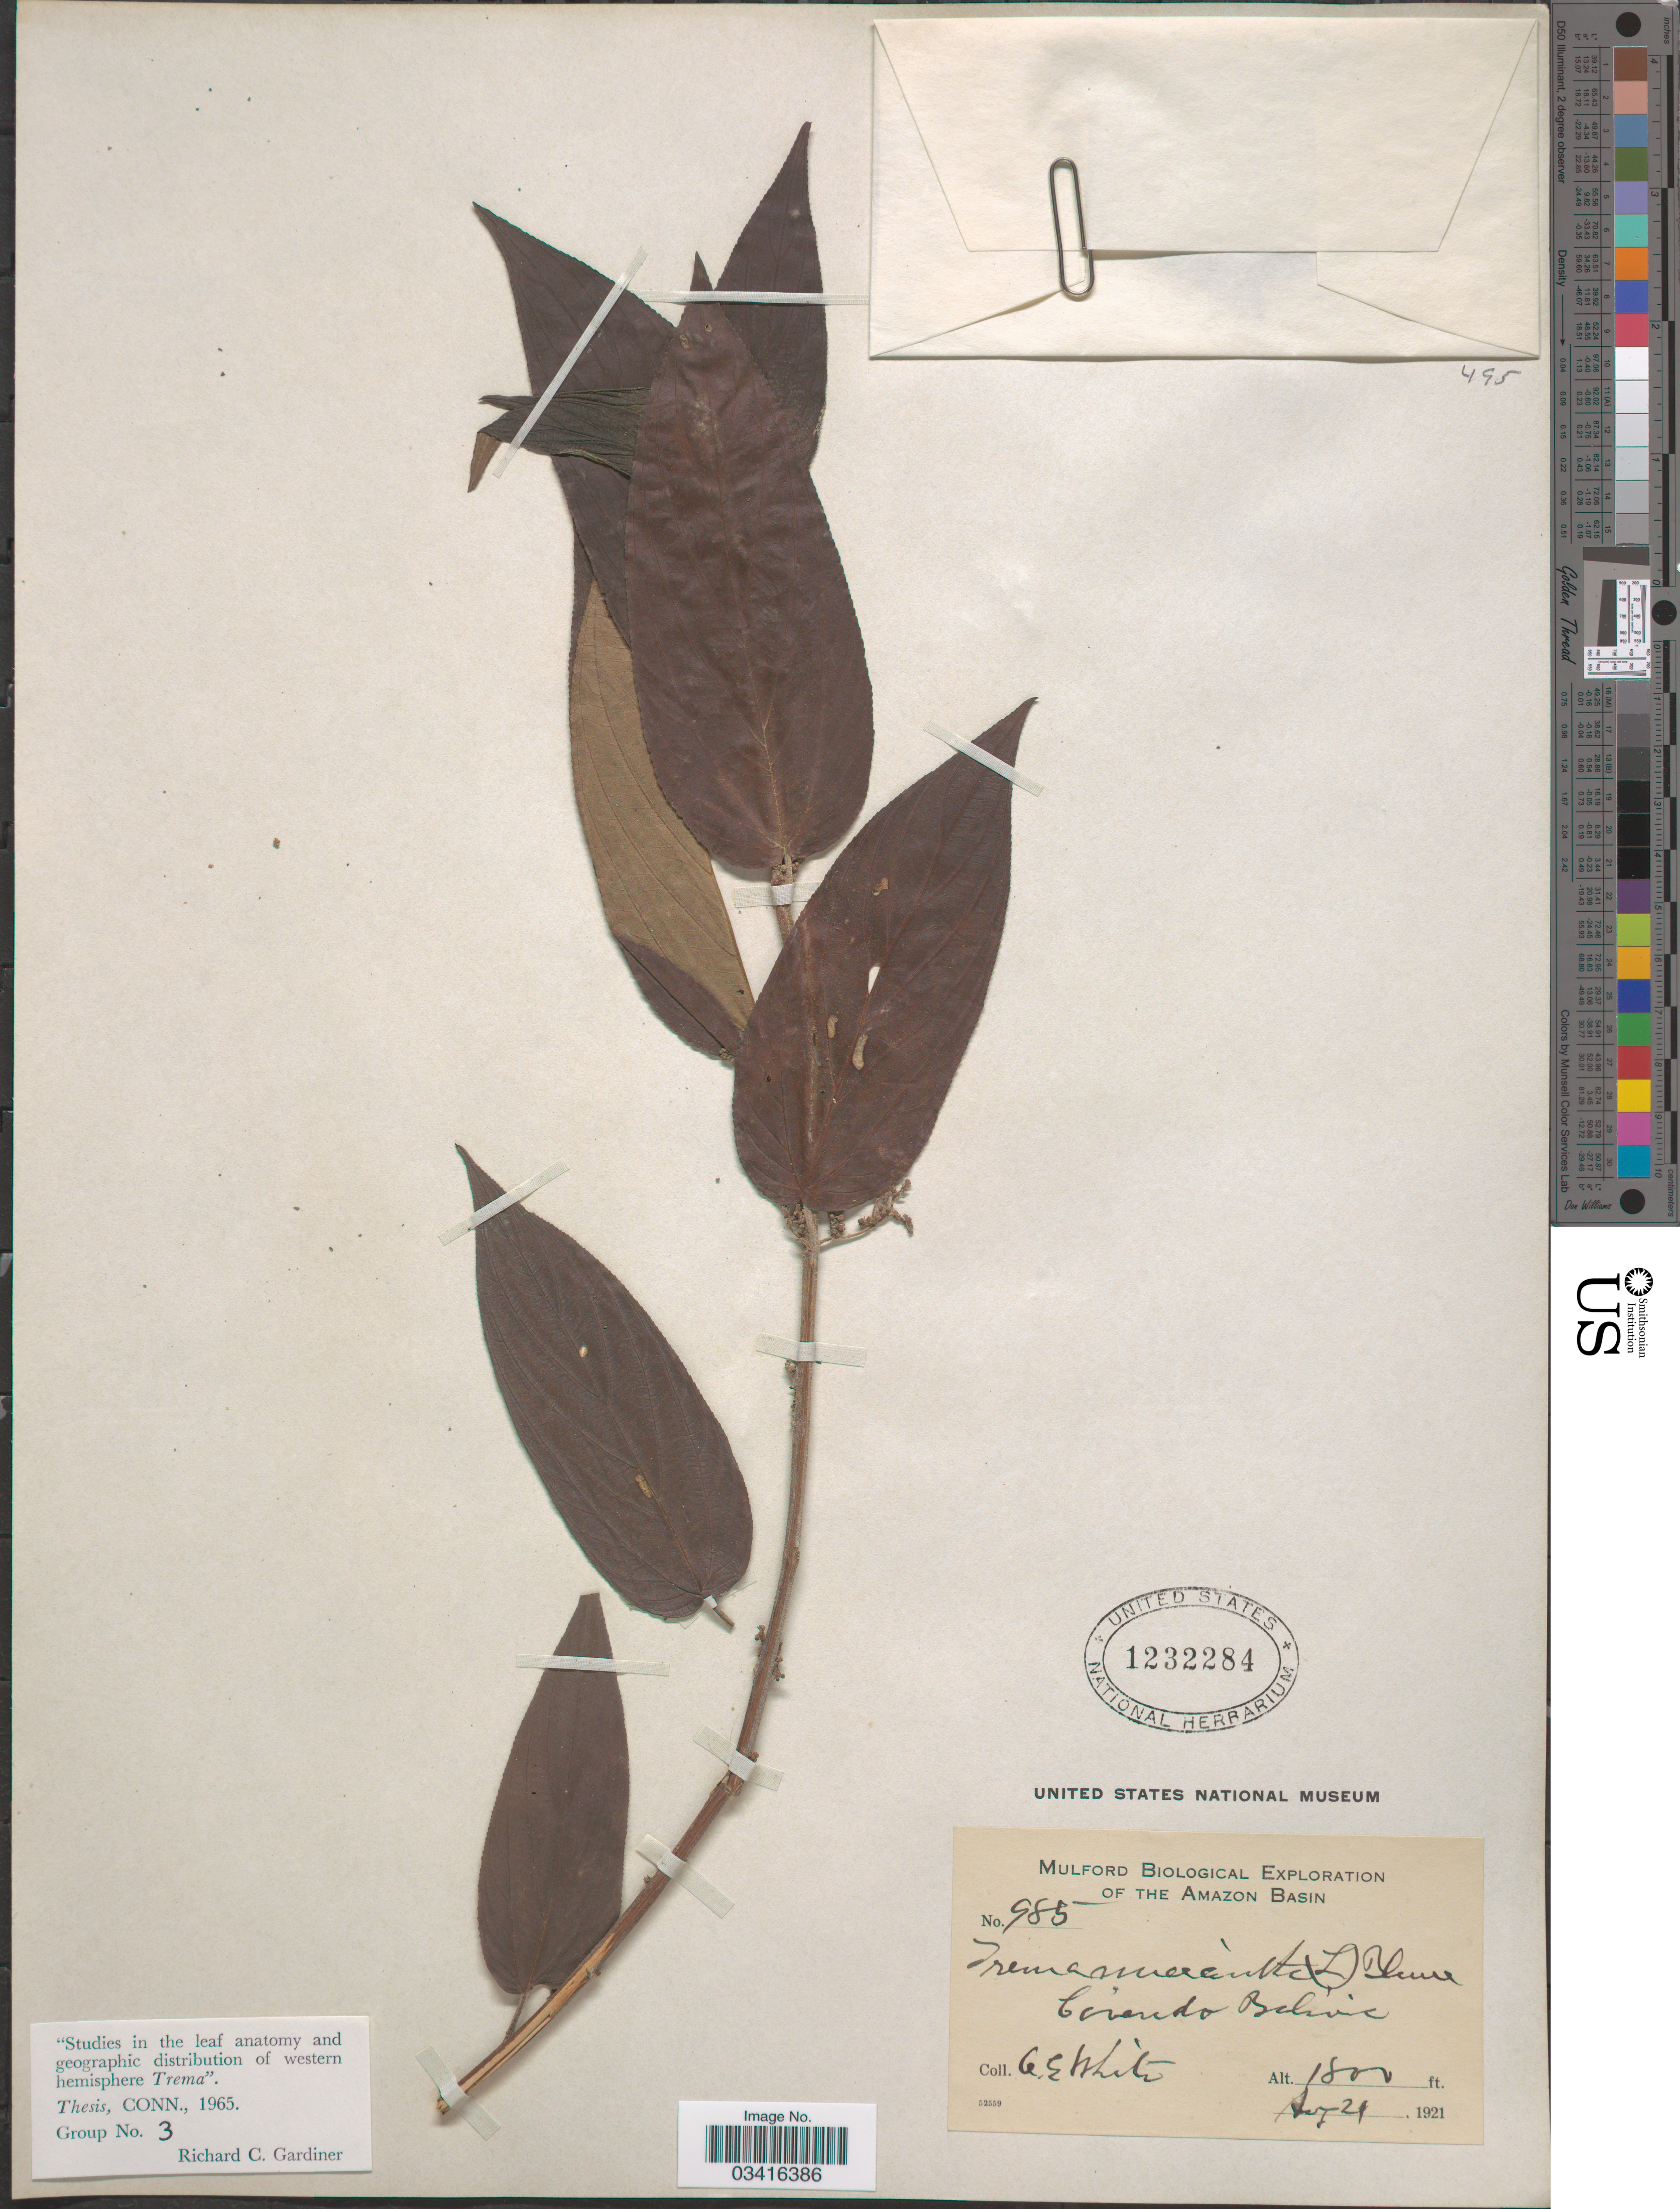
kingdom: Plantae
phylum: Tracheophyta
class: Magnoliopsida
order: Rosales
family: Cannabaceae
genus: Trema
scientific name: Trema micranthum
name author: (L.) Blume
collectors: O. E. White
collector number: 785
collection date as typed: Aug 21, 1921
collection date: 1921-08-21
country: Bolivia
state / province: La Paz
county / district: Sud Yungas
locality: Covendo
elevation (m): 549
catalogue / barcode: US 1232284